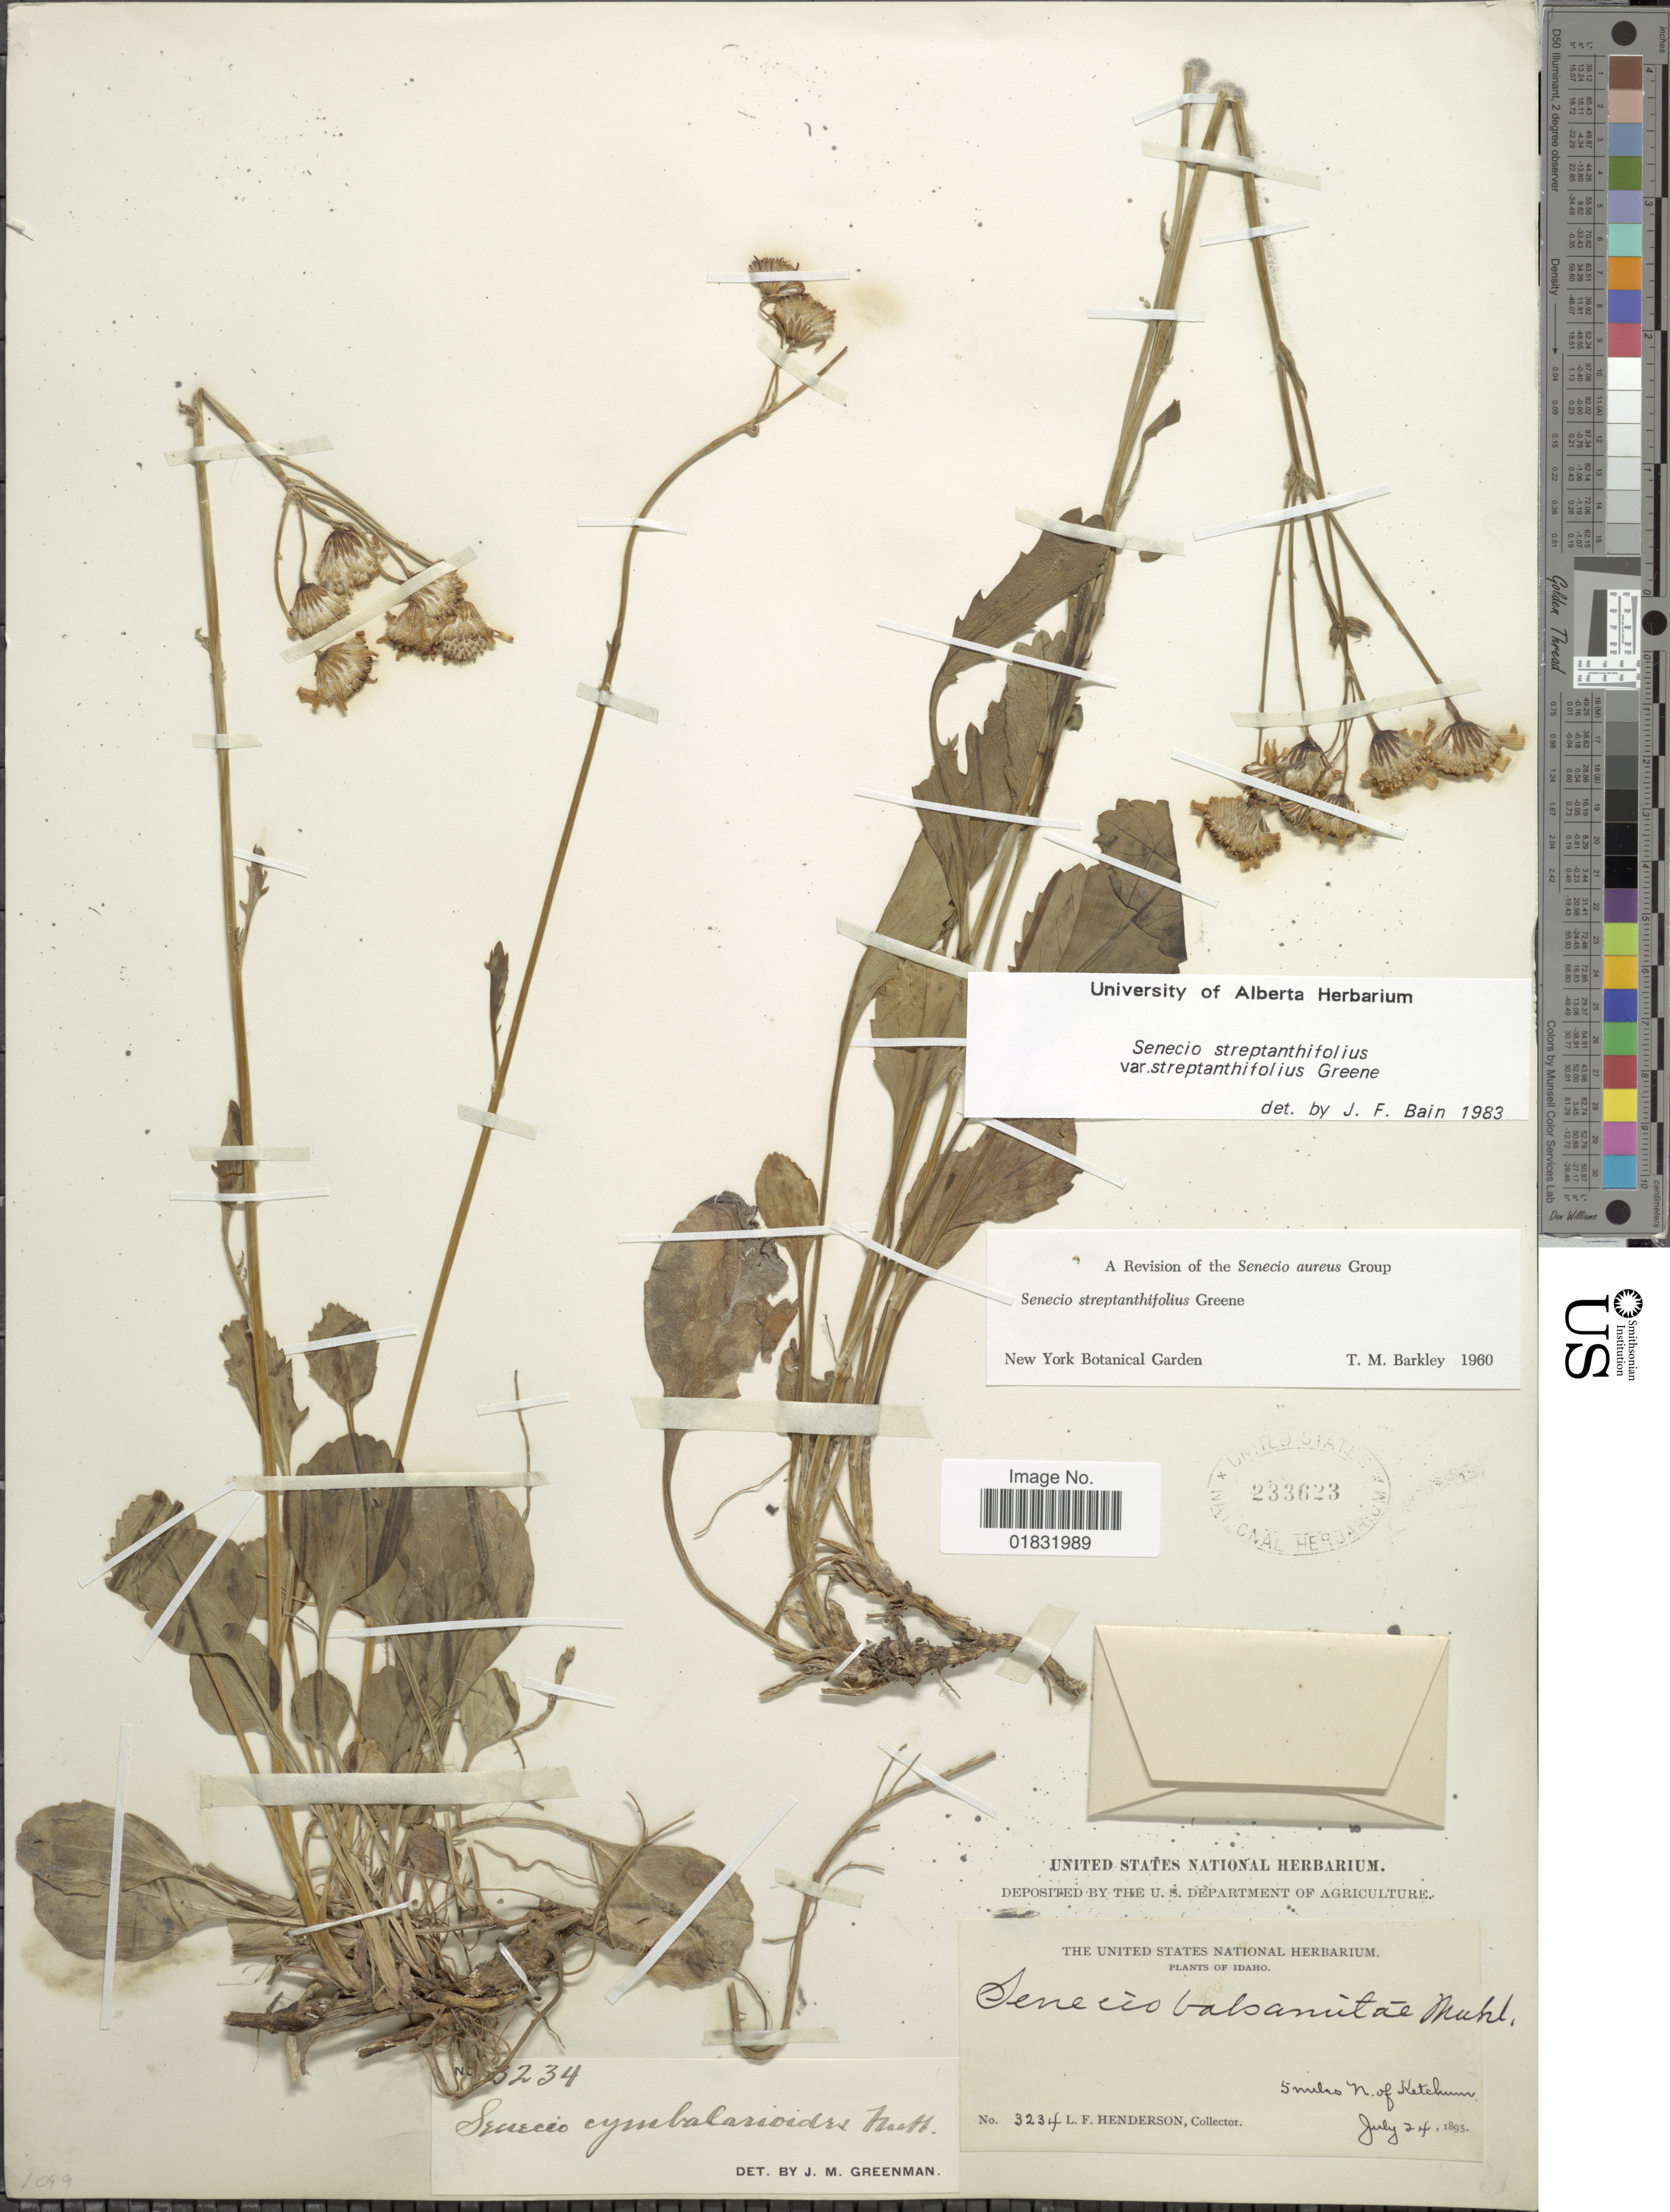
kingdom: Plantae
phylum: Tracheophyta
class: Magnoliopsida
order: Asterales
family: Asteraceae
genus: Packera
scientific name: Packera streptanthifolia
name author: (Greene) W.A. Weber & Á. Löve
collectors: L. Henderson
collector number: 3234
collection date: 1895-07-24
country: United States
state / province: Idaho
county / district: Blaine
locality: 5 miles N of Ketchum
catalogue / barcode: US 233623